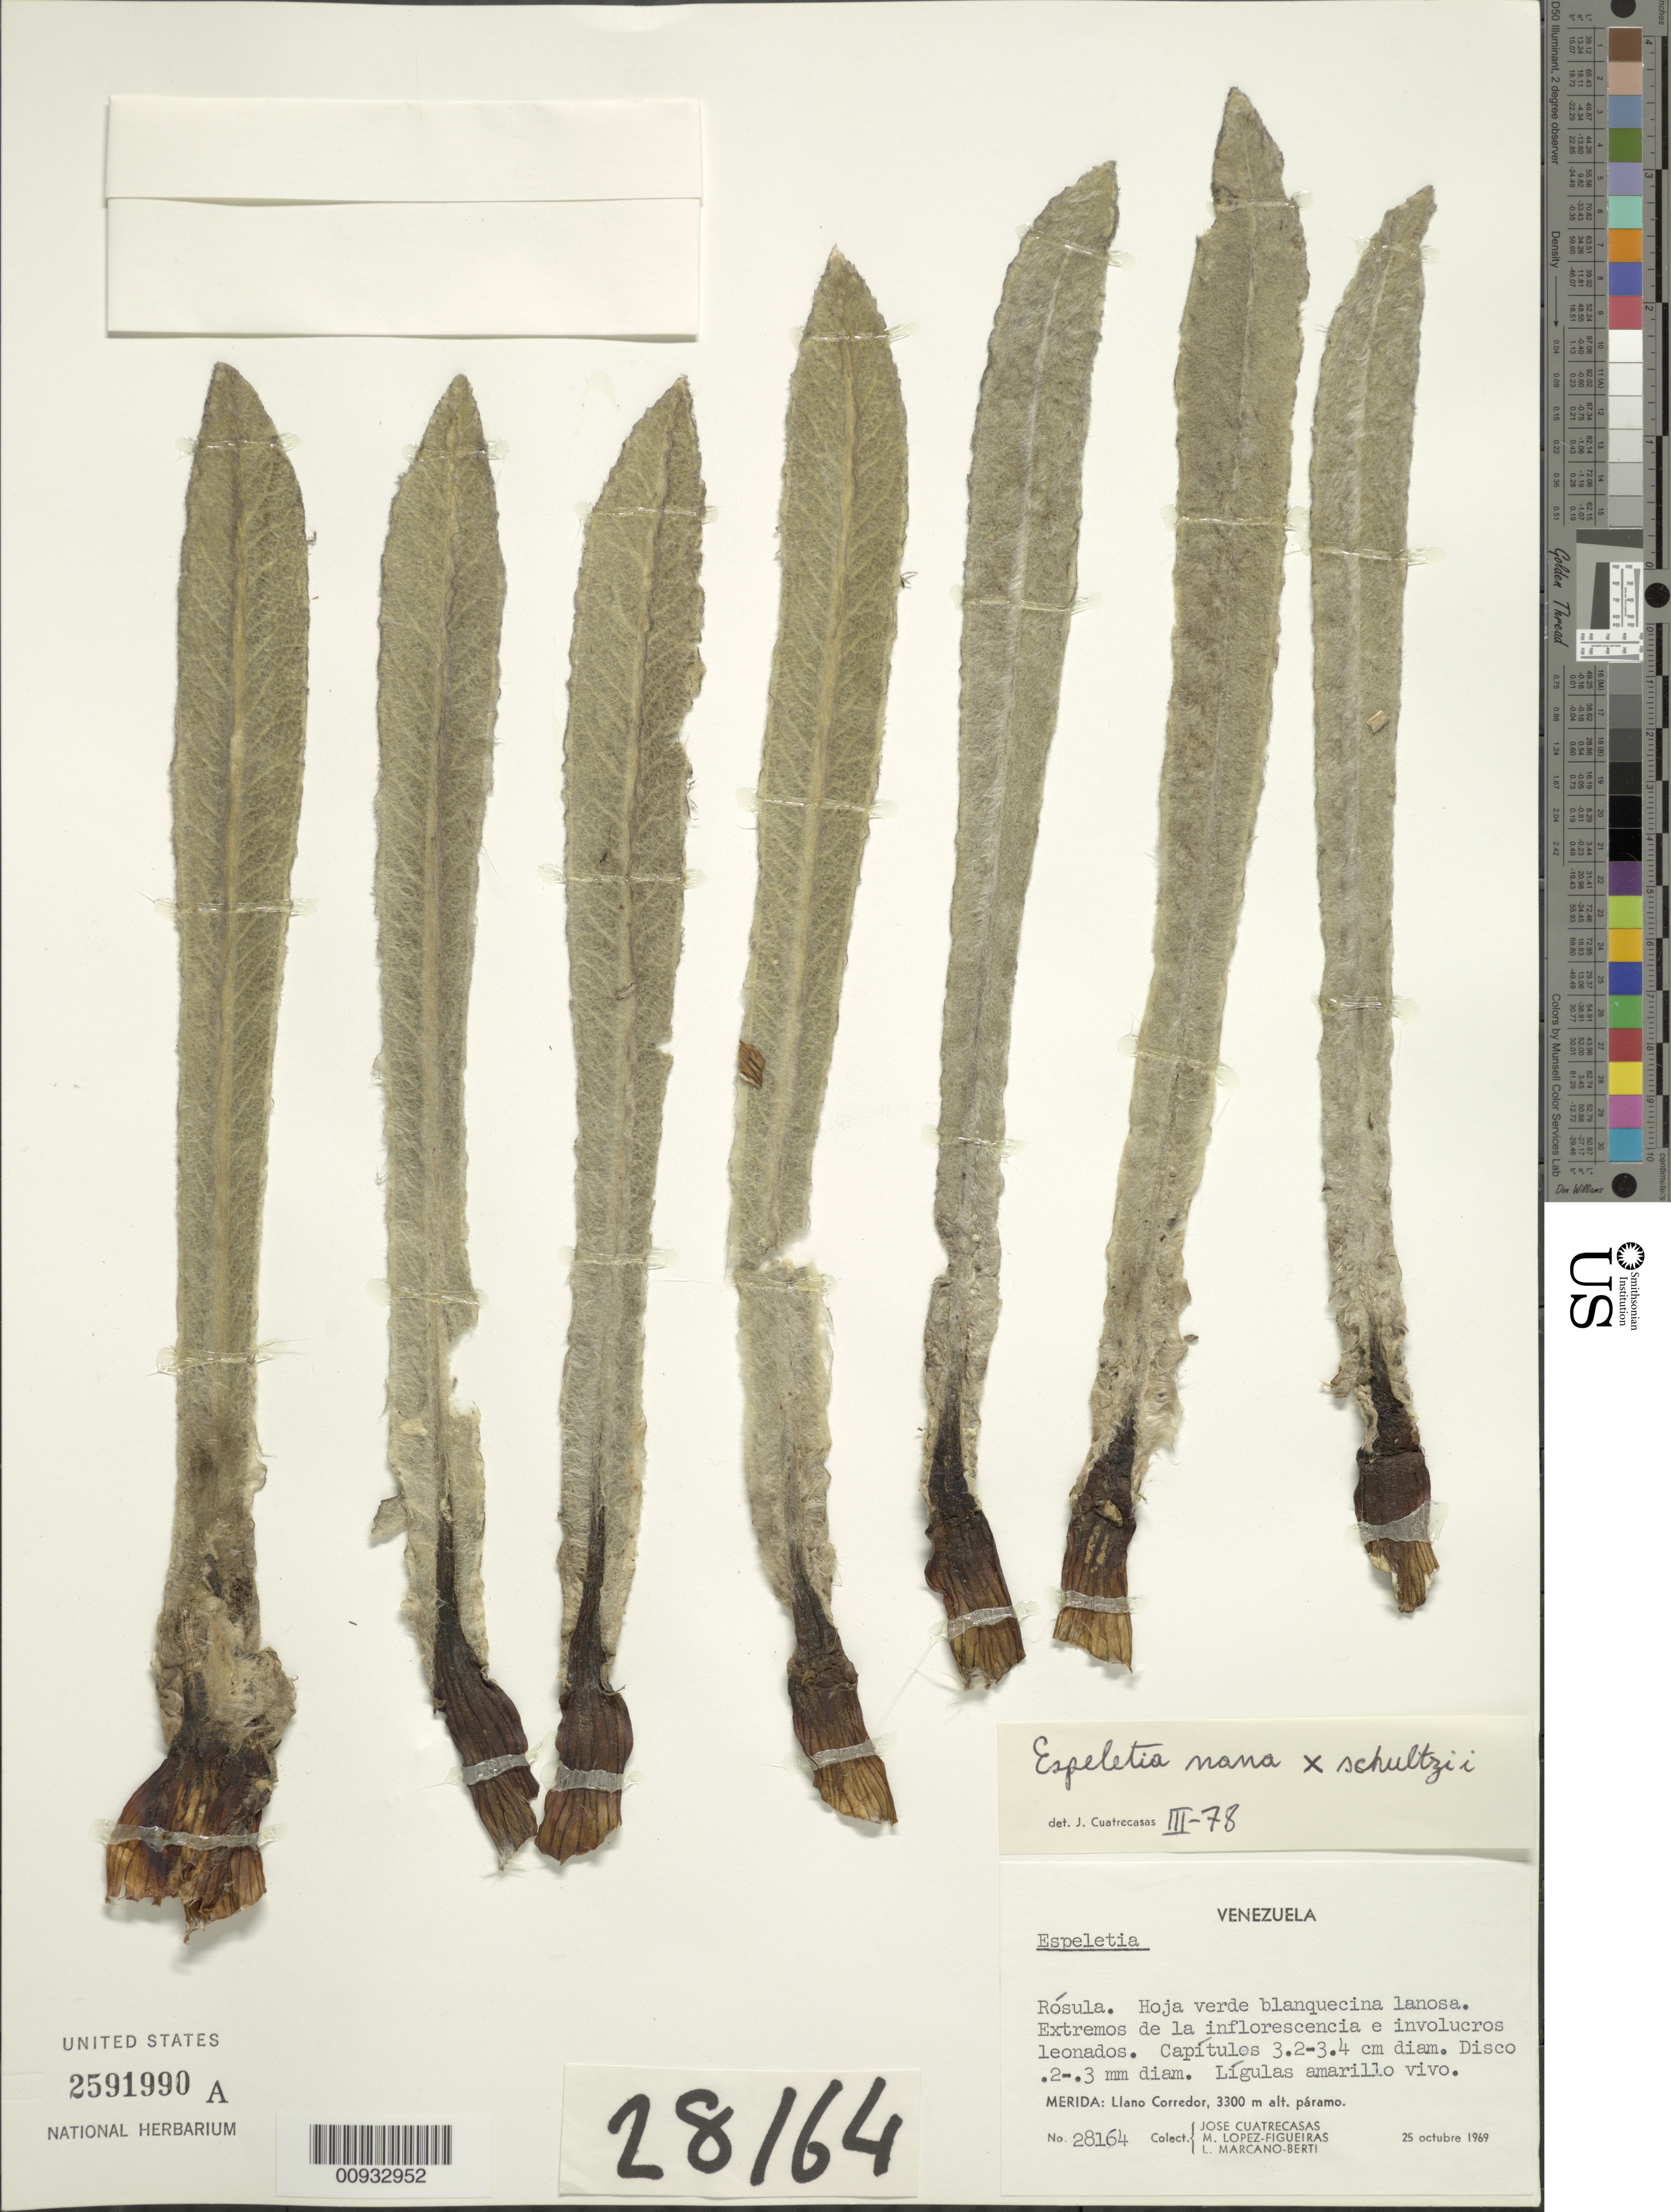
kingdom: Plantae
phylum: Tracheophyta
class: Magnoliopsida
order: Asterales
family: Asteraceae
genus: Espeletia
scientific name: Espeletia nana x E. schultzii Wedd.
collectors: J. Cuatrecasas, M. Lopéz-F. & L. Marcano-Berti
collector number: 28164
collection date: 1969-10-25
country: Venezuela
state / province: Mérida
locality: Llano Corredor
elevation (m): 3300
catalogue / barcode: US 2591990A